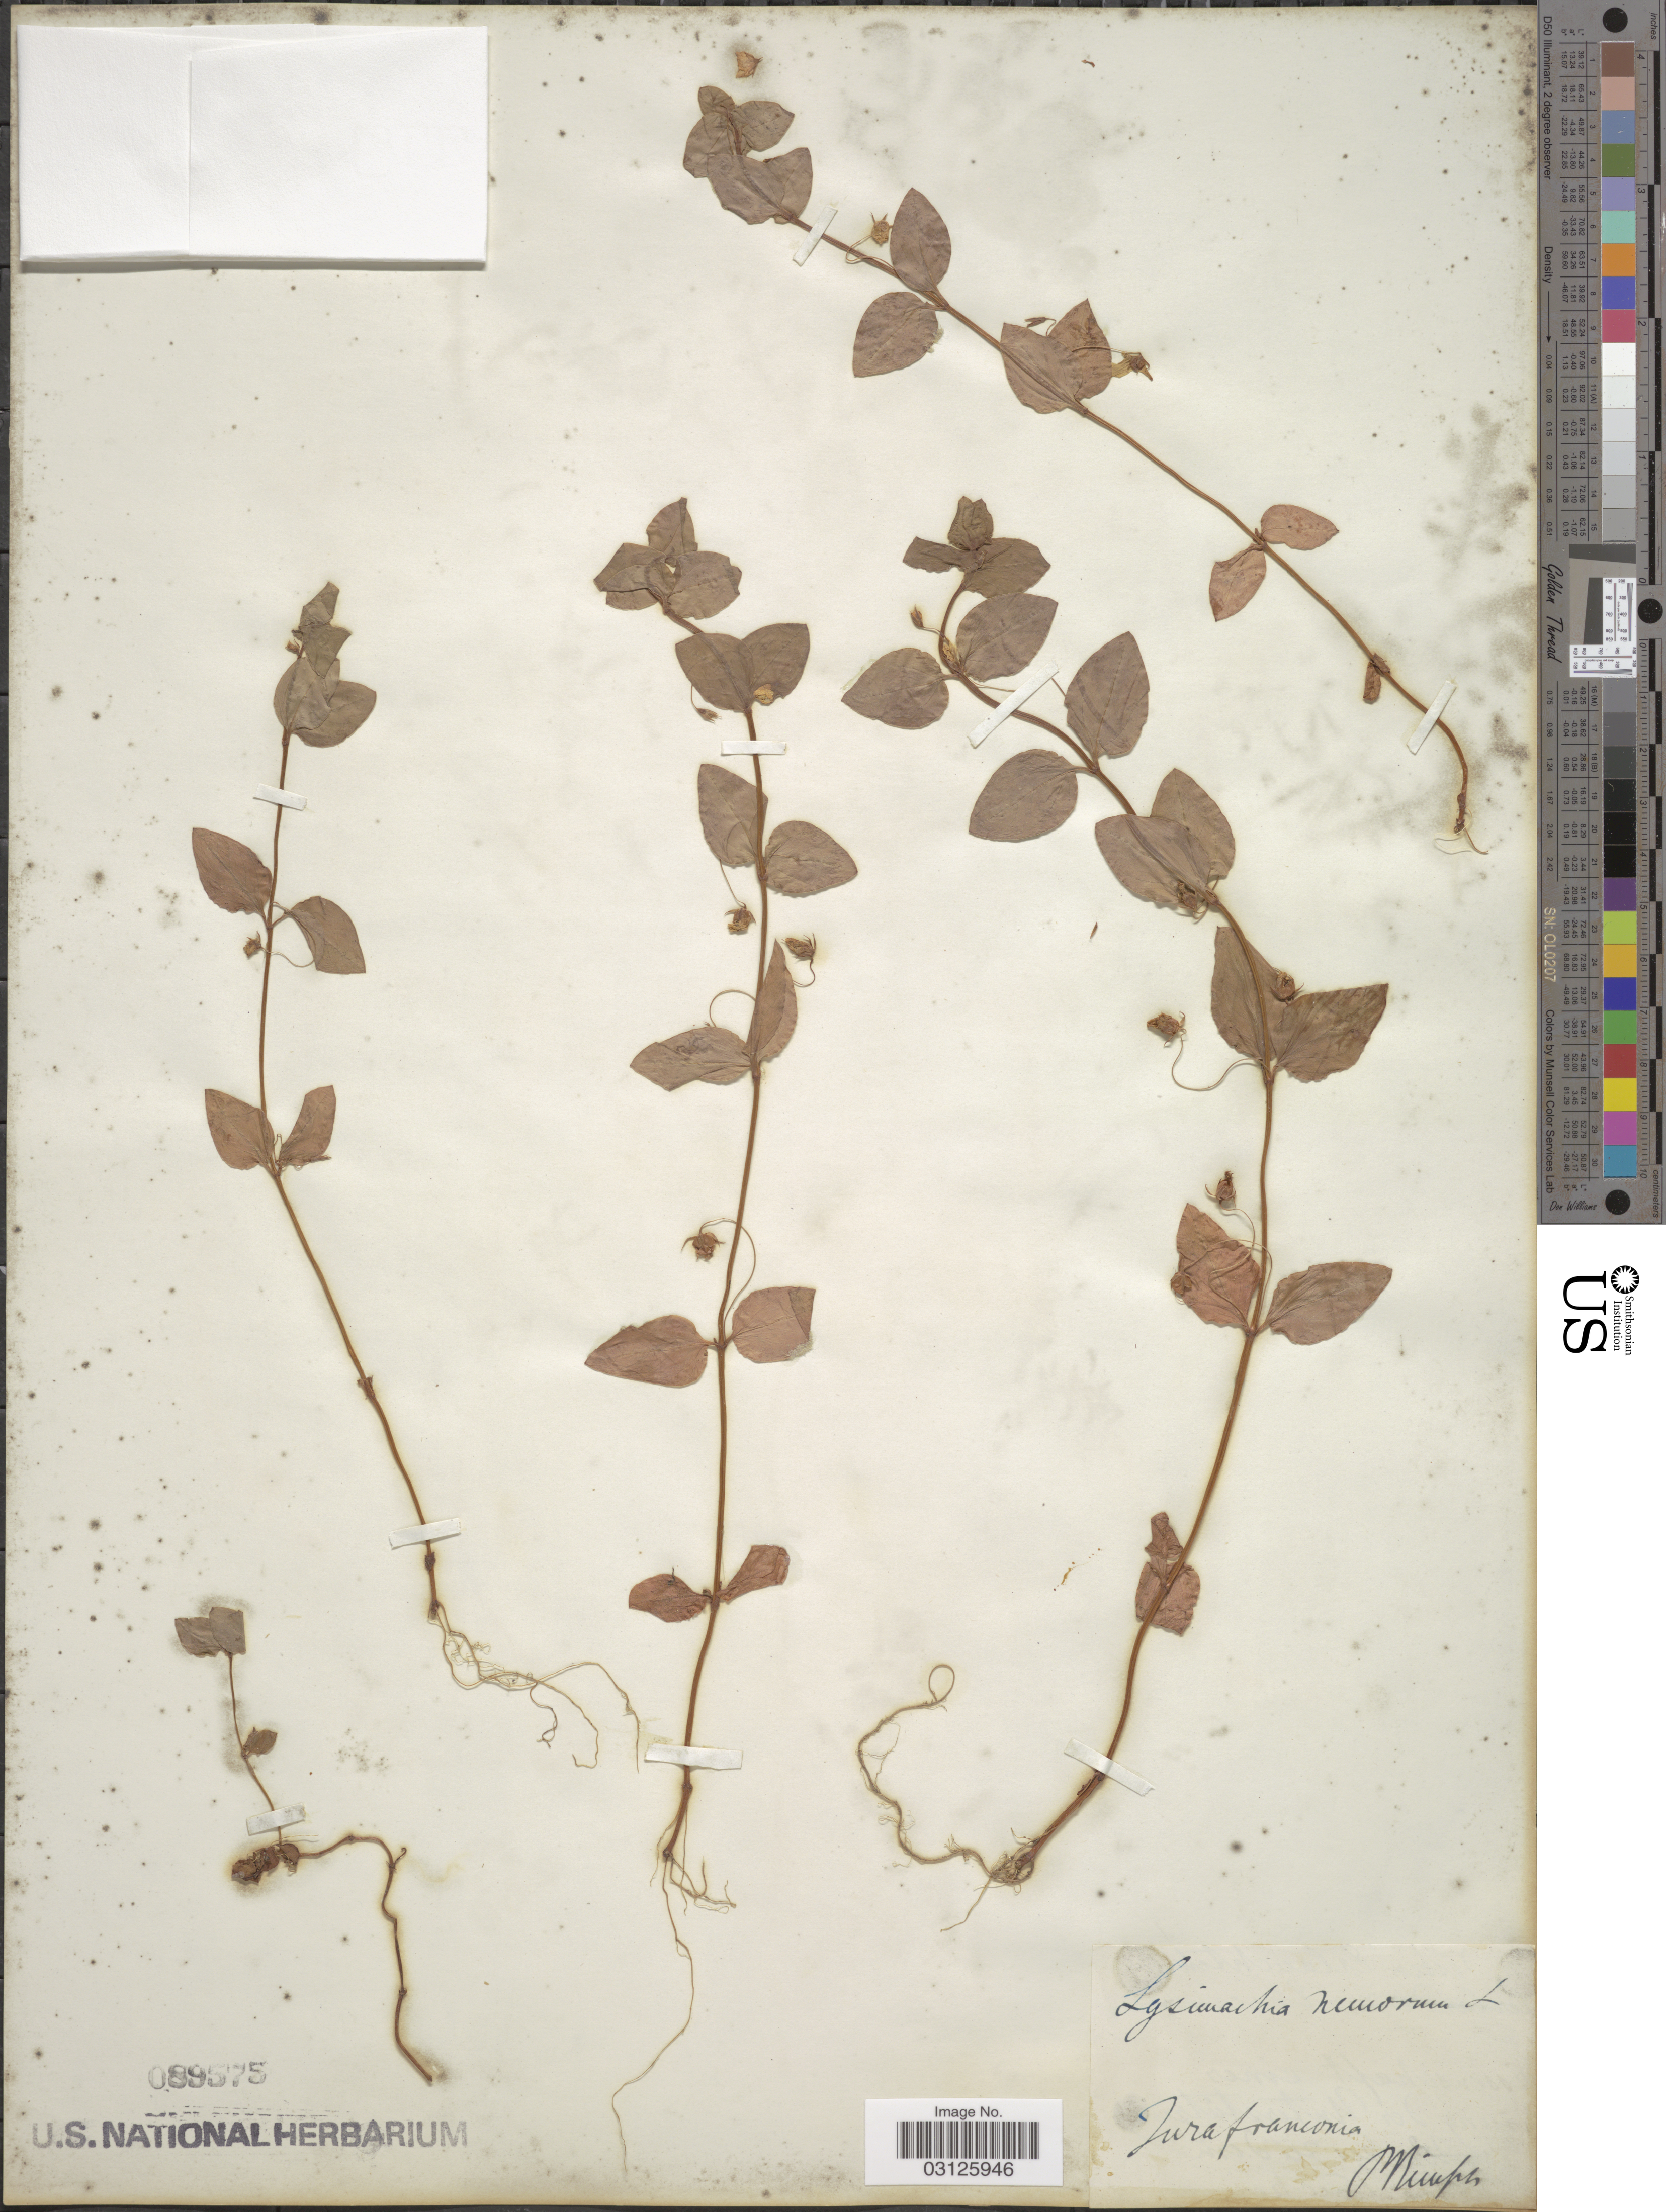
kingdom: Plantae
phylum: Tracheophyta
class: Magnoliopsida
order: Ericales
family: Primulaceae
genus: Lysimachia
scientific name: Lysimachia nemorum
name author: L.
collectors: M. Reinsch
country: Switzerland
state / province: Jura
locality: Jura franconia.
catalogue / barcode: US 89575